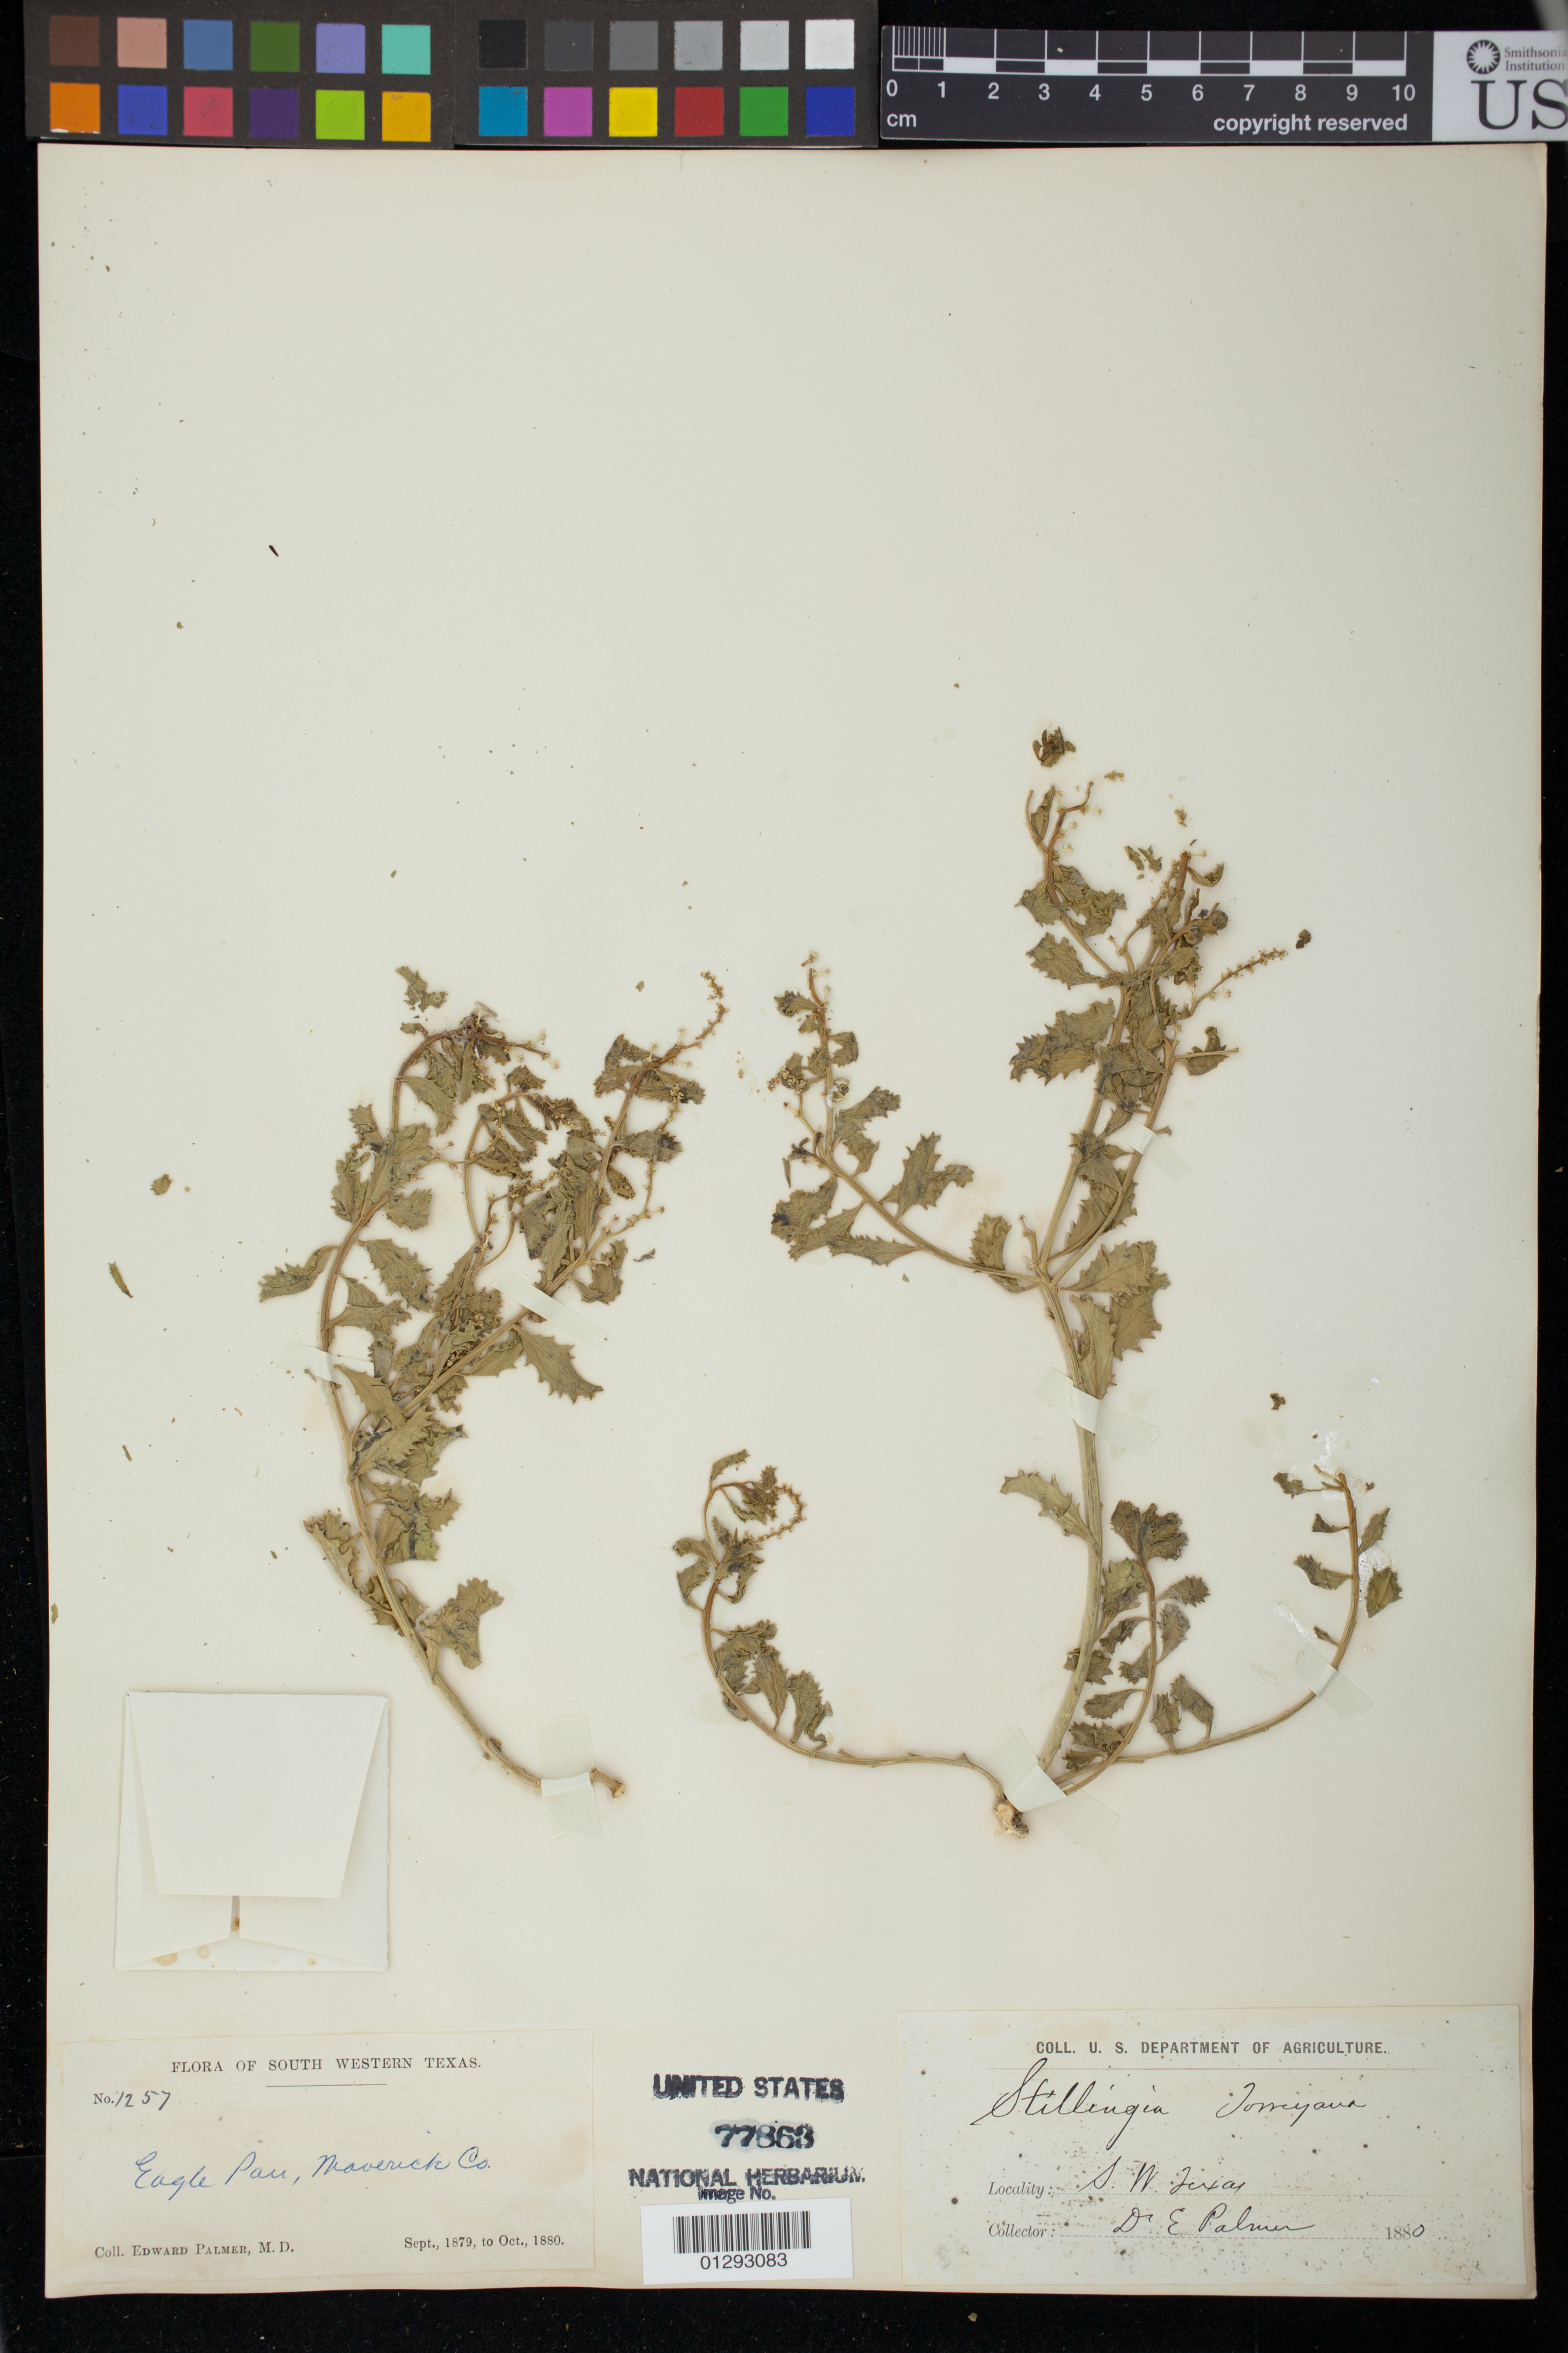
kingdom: Plantae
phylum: Tracheophyta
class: Magnoliopsida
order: Malpighiales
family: Euphorbiaceae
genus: Stillingia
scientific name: Stillingia treculiana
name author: (Müll. Arg.) I.M. Johnst.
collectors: E. Palmer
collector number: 1257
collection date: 1879-09/1880-10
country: United States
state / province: Texas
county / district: Maverick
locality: Eagle Pass, South Western Texas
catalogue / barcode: US 77863